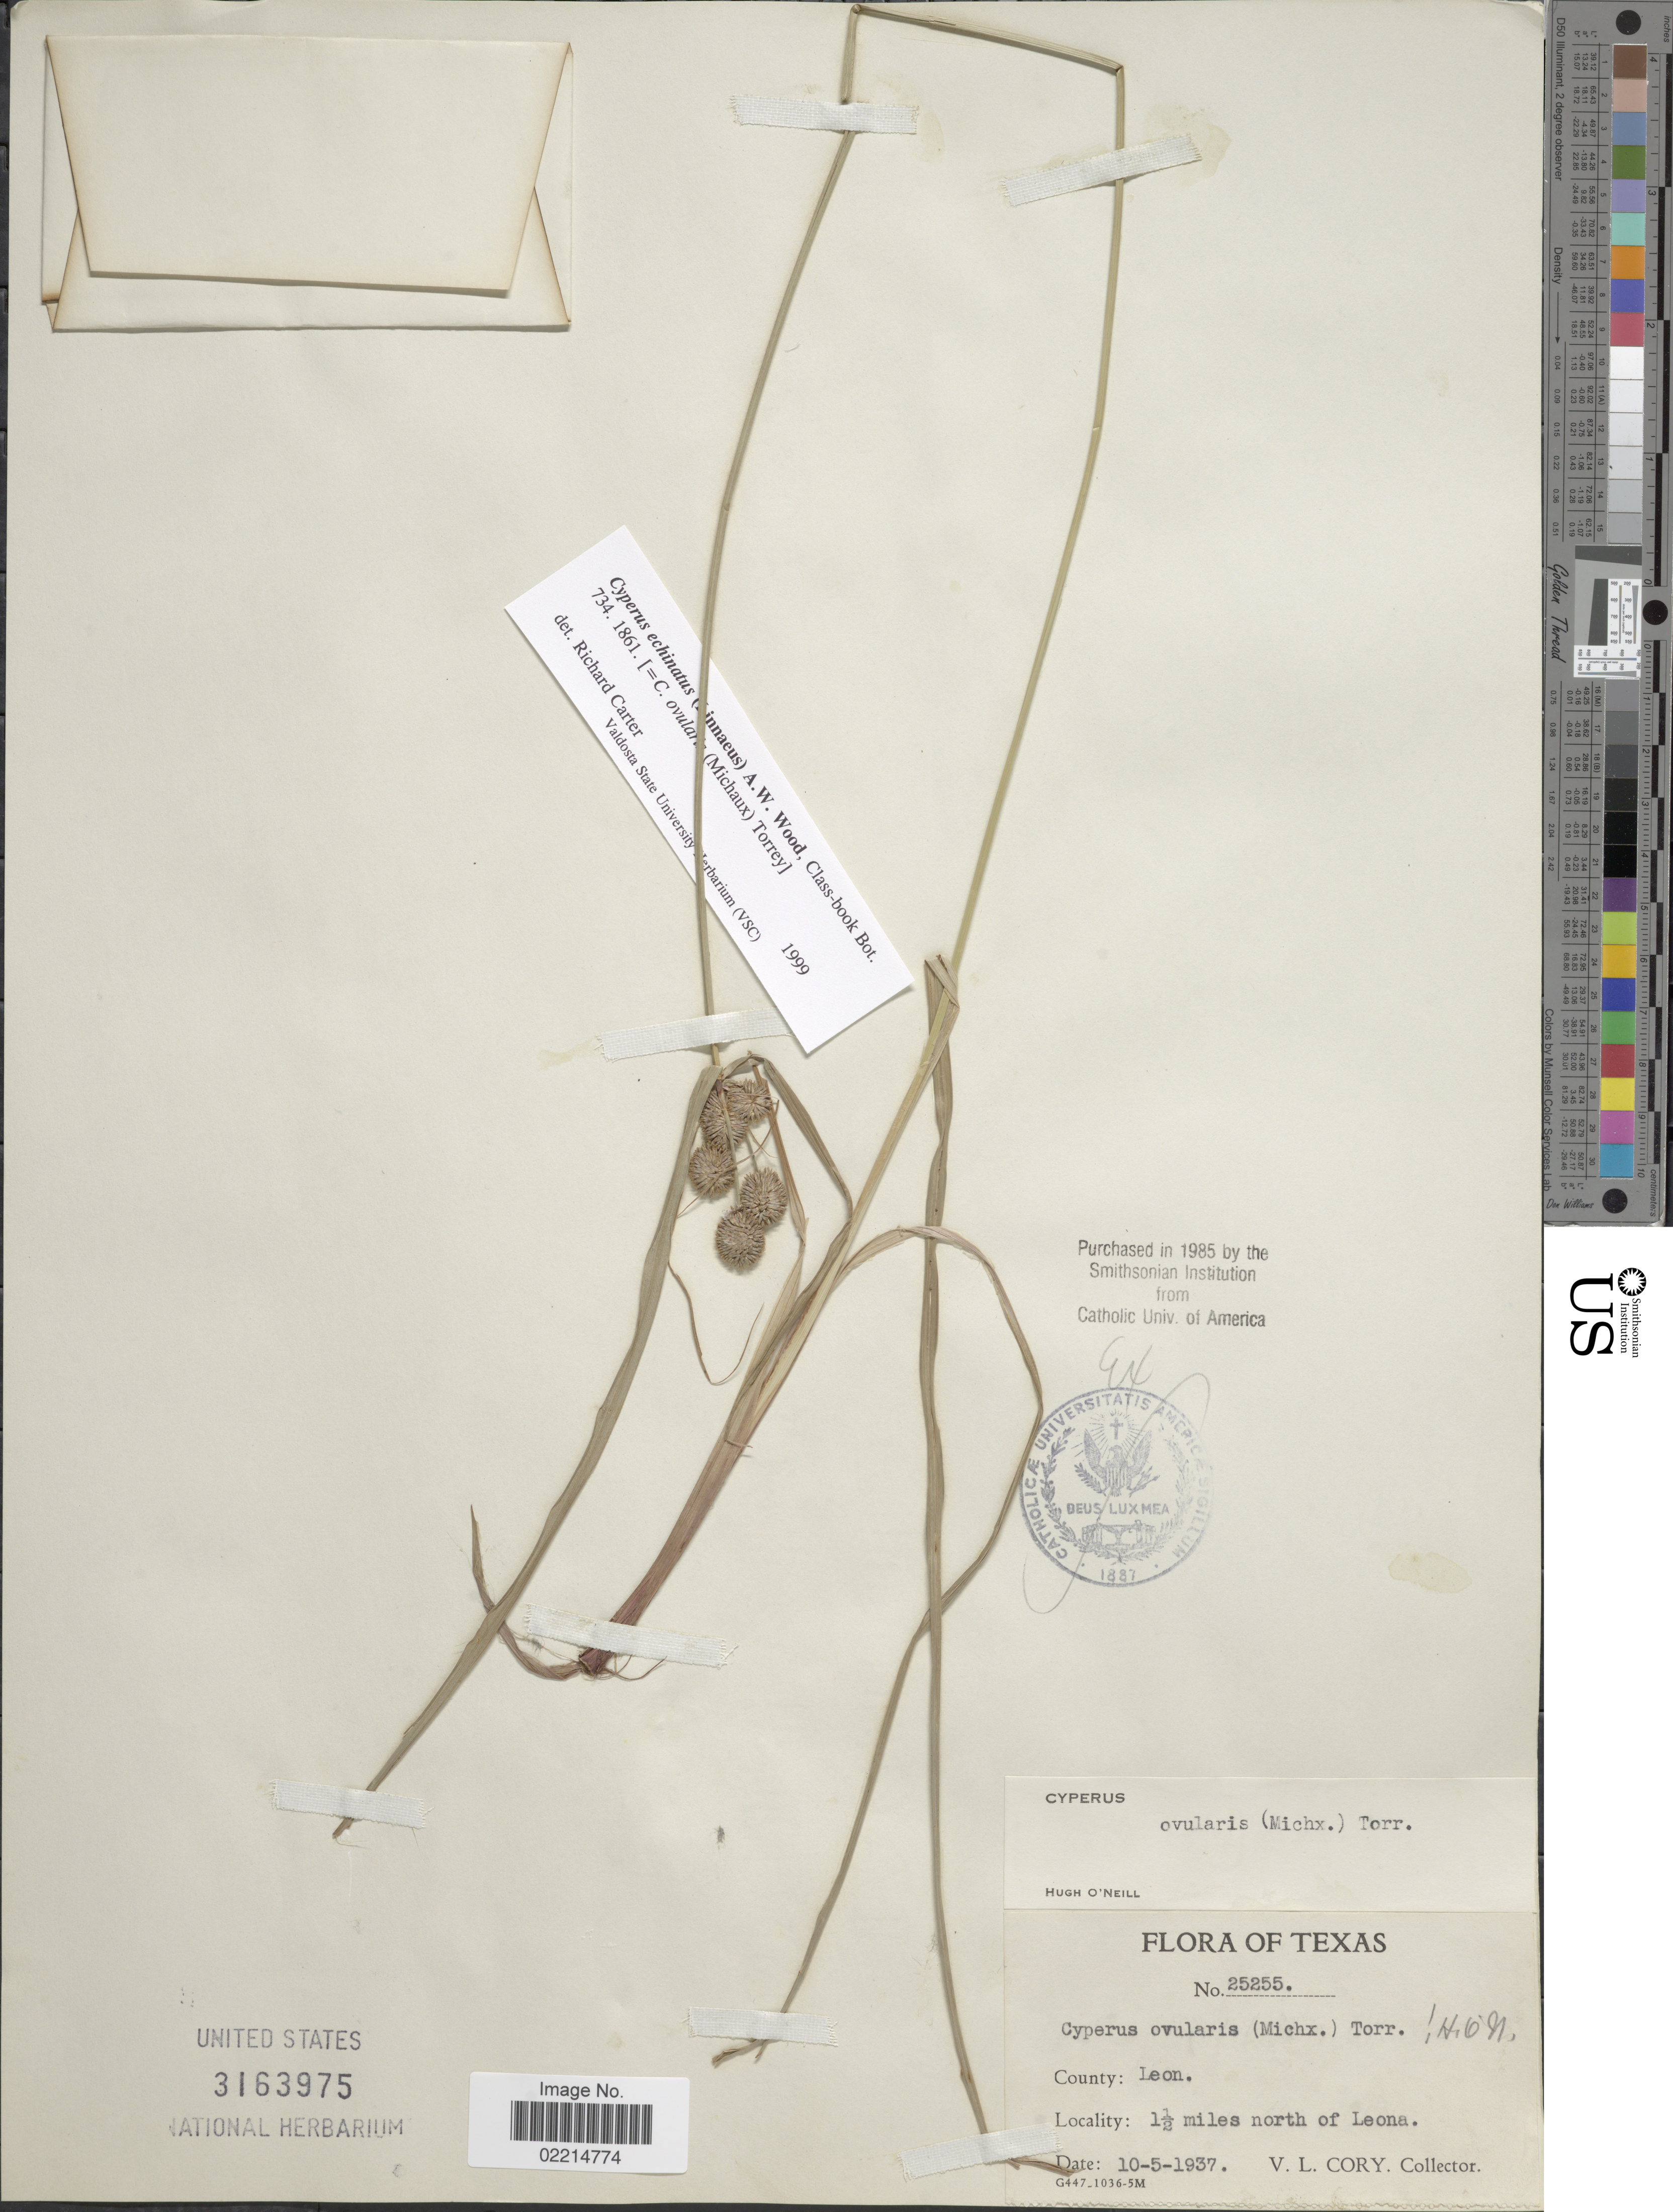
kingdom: Plantae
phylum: Tracheophyta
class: Liliopsida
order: Poales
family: Cyperaceae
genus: Cyperus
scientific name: Cyperus echinatus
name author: (L.) Alph. Wood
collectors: V. Cory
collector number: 25255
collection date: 1937-10-05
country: United States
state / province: Texas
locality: County: Leon. 1½ miles north of Leona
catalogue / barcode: US 3163975